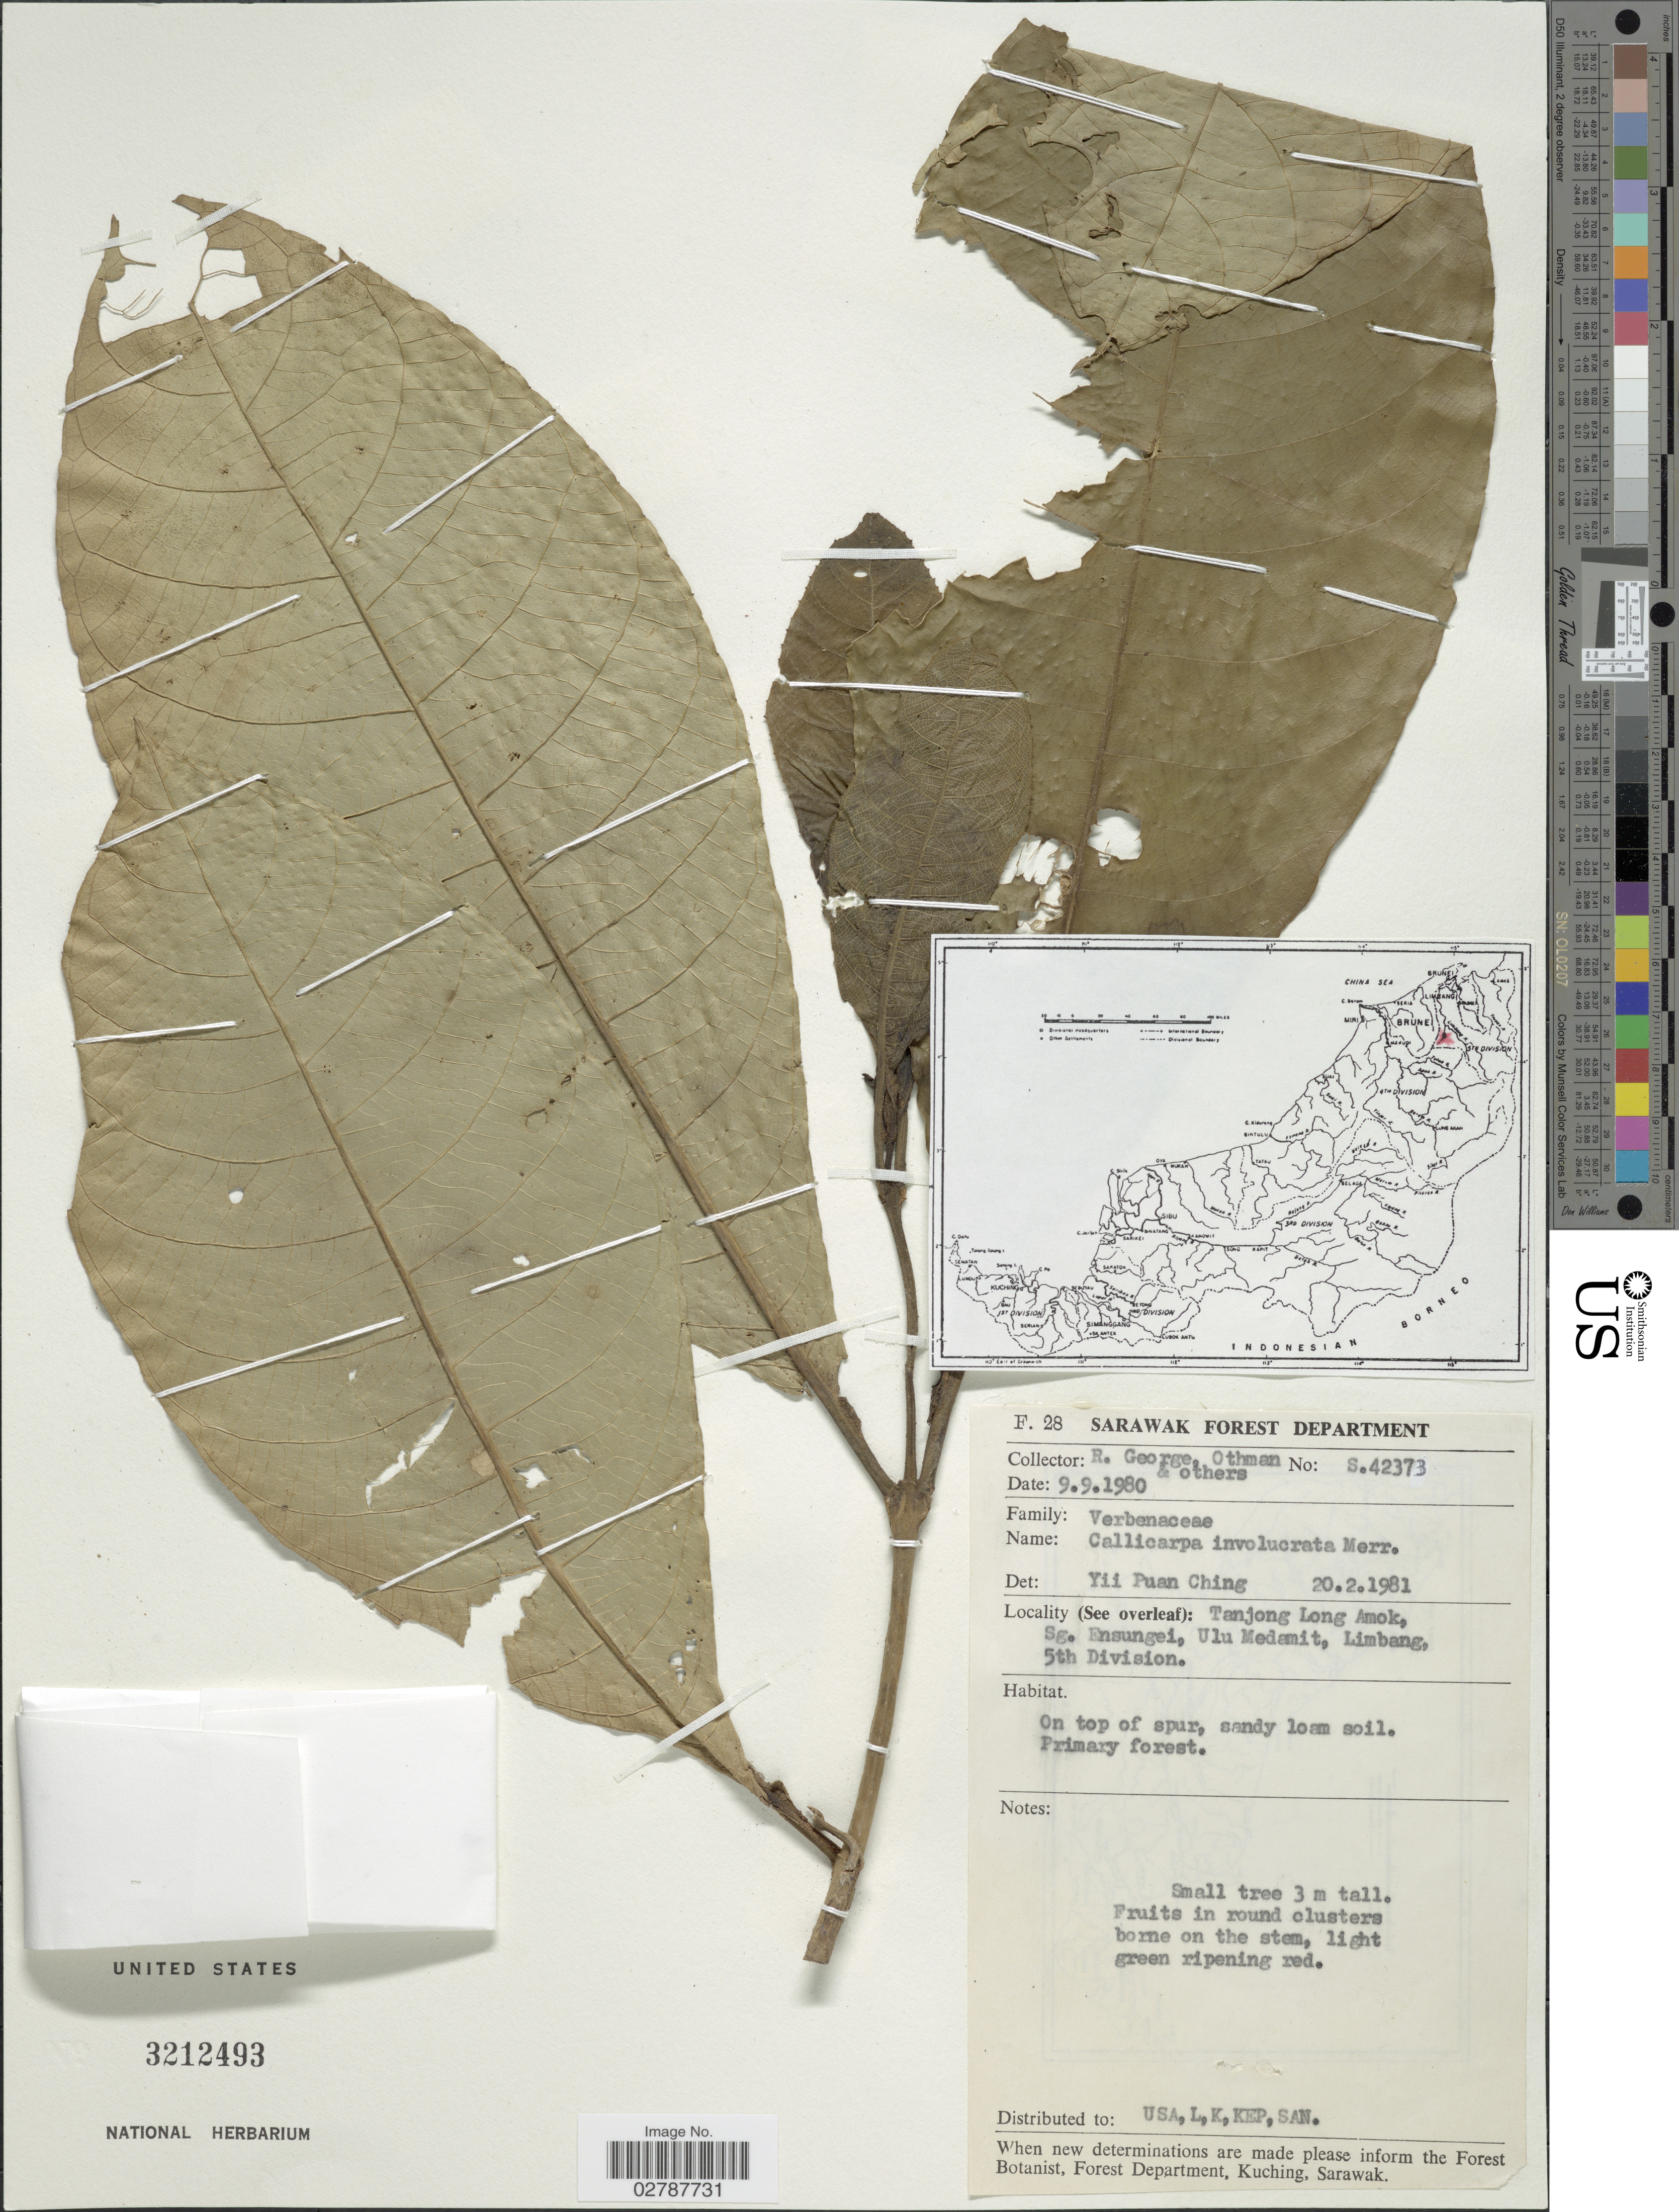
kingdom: Plantae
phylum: Tracheophyta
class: Magnoliopsida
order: Lamiales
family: Lamiaceae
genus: Callicarpa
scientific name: Callicarpa involucrata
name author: Merr.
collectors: R. George, Othman & et al.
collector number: S42373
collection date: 1980-09-09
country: Malaysia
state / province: Sarawak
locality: Tanjong Long Amok, Sg. Ensungei, Ulu Medamit, Limbang, 5th Division.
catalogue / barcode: US 3212493